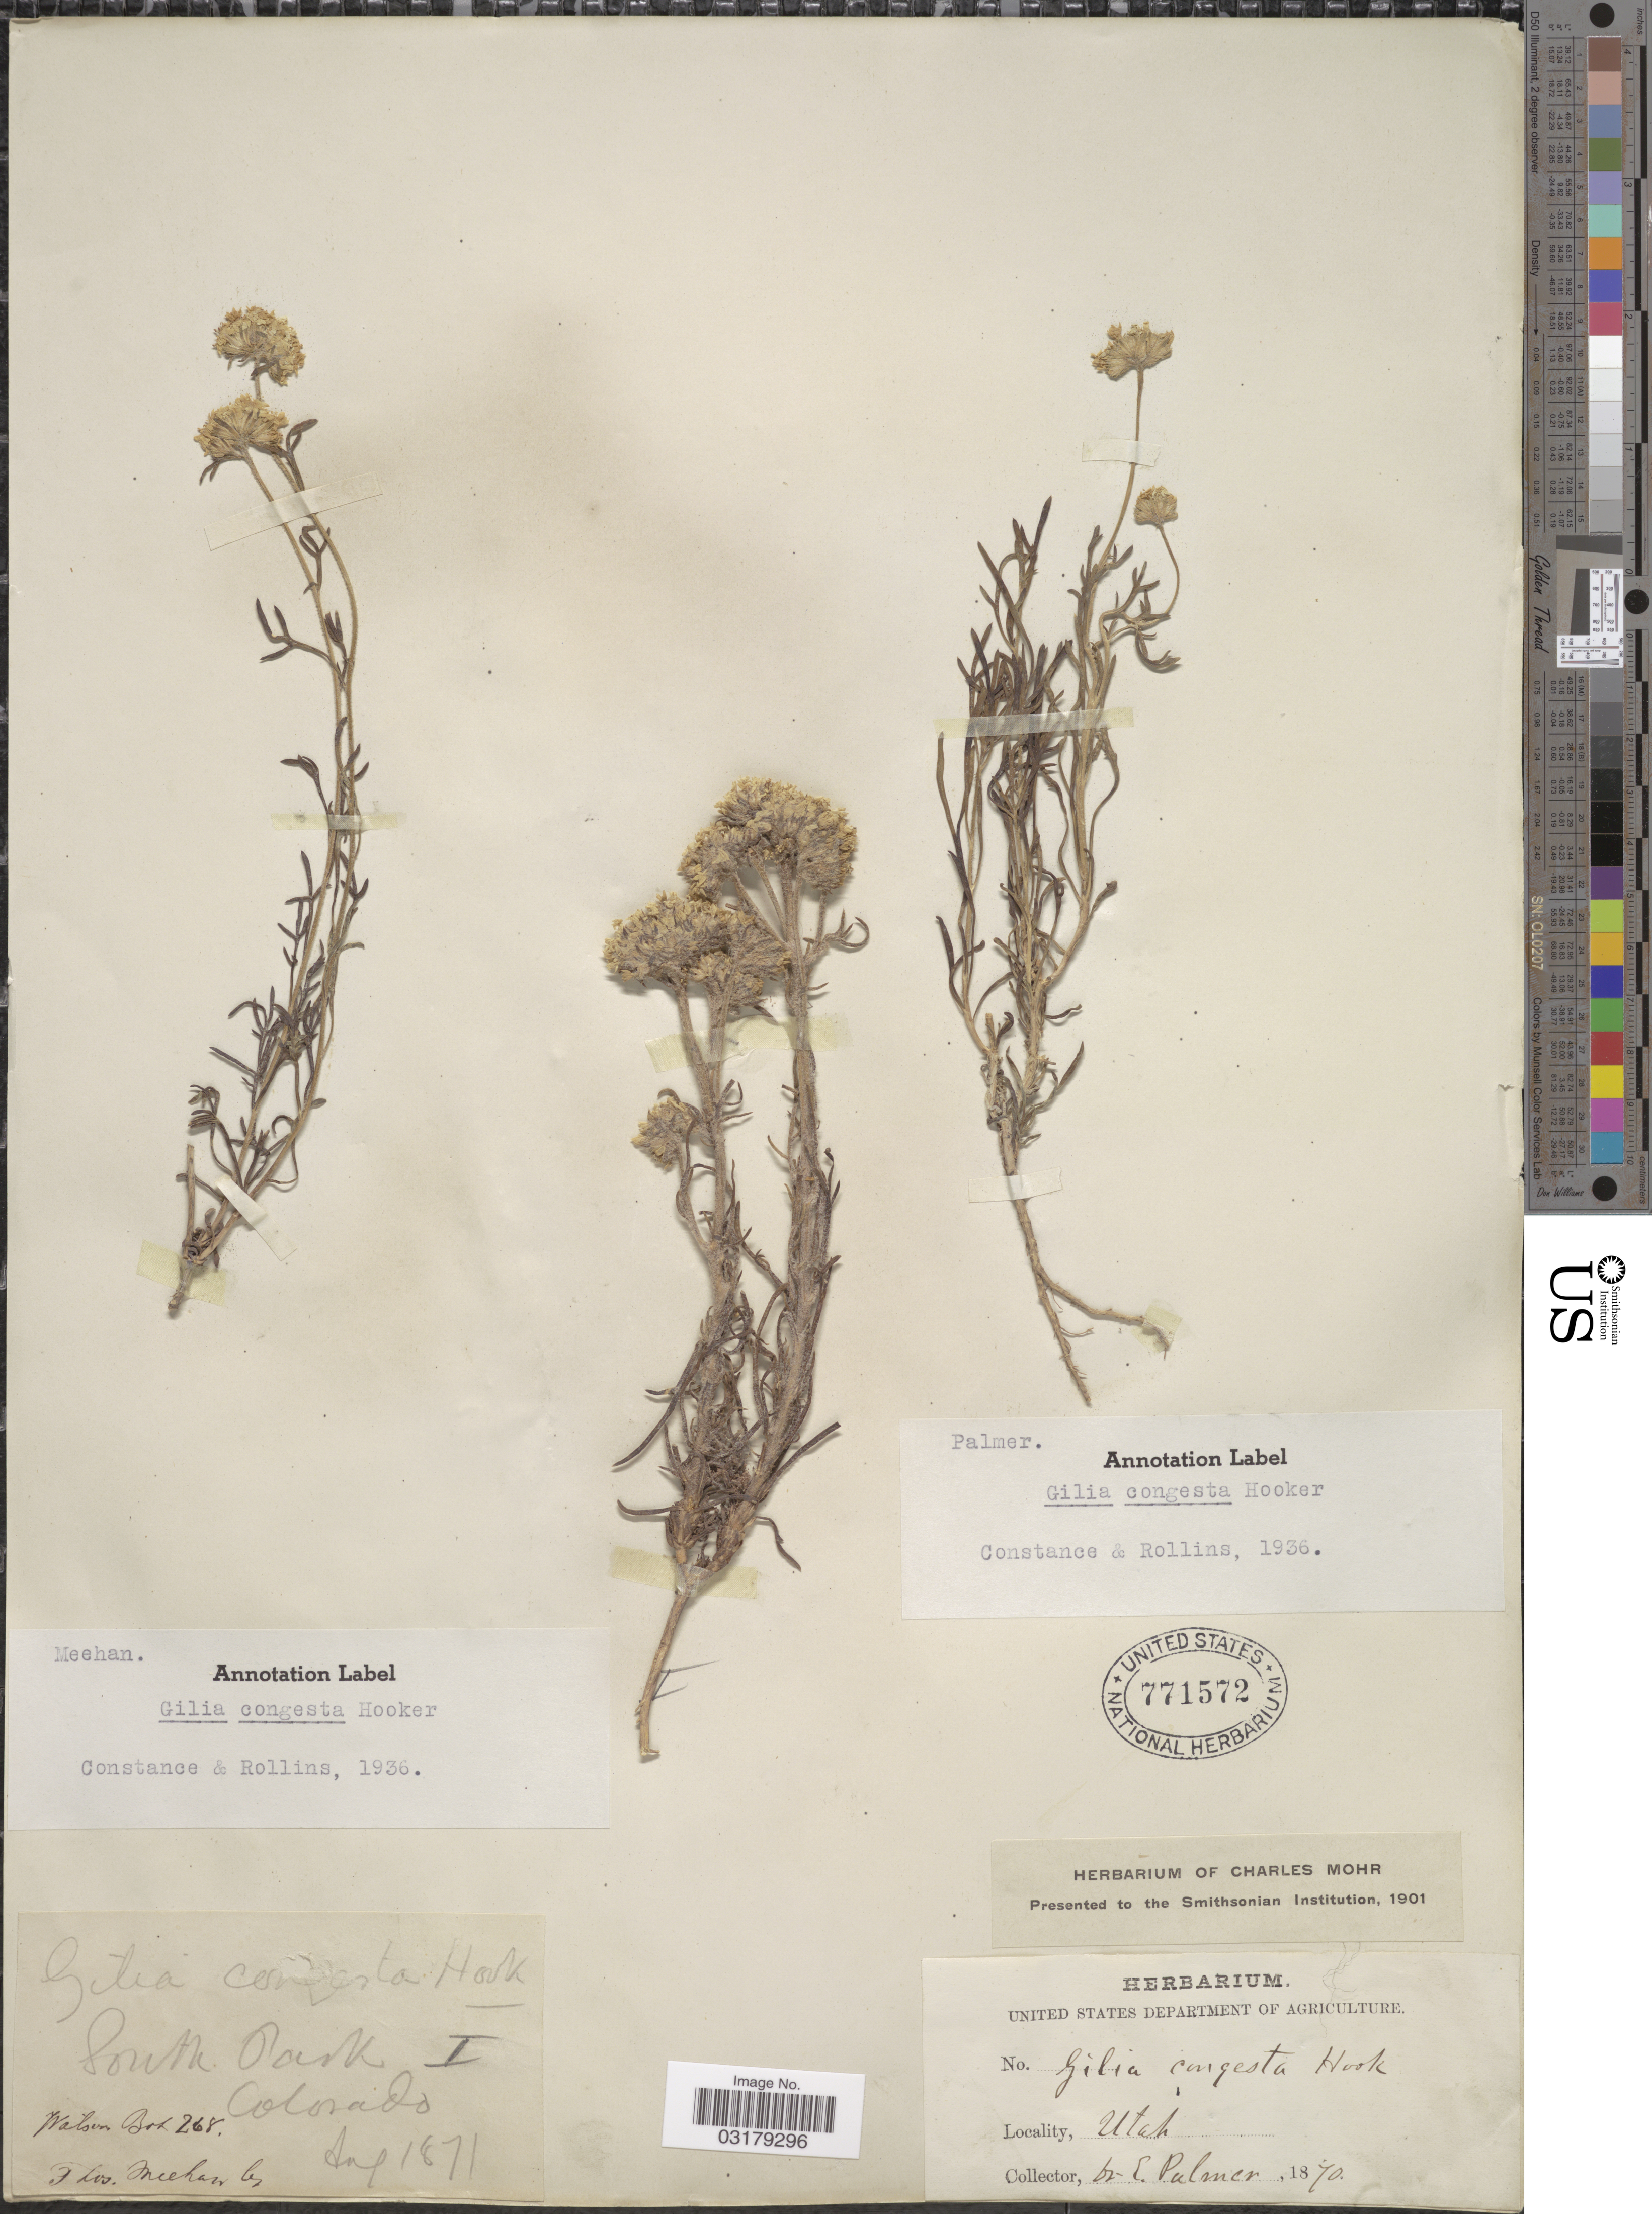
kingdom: Plantae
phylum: Tracheophyta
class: Magnoliopsida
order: Ericales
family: Polemoniaceae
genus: Ipomopsis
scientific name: Ipomopsis congesta subsp. frutescens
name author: (Rydb.) A.G. Day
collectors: E. Palmer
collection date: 1870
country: United States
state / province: Utah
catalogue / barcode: US 771572